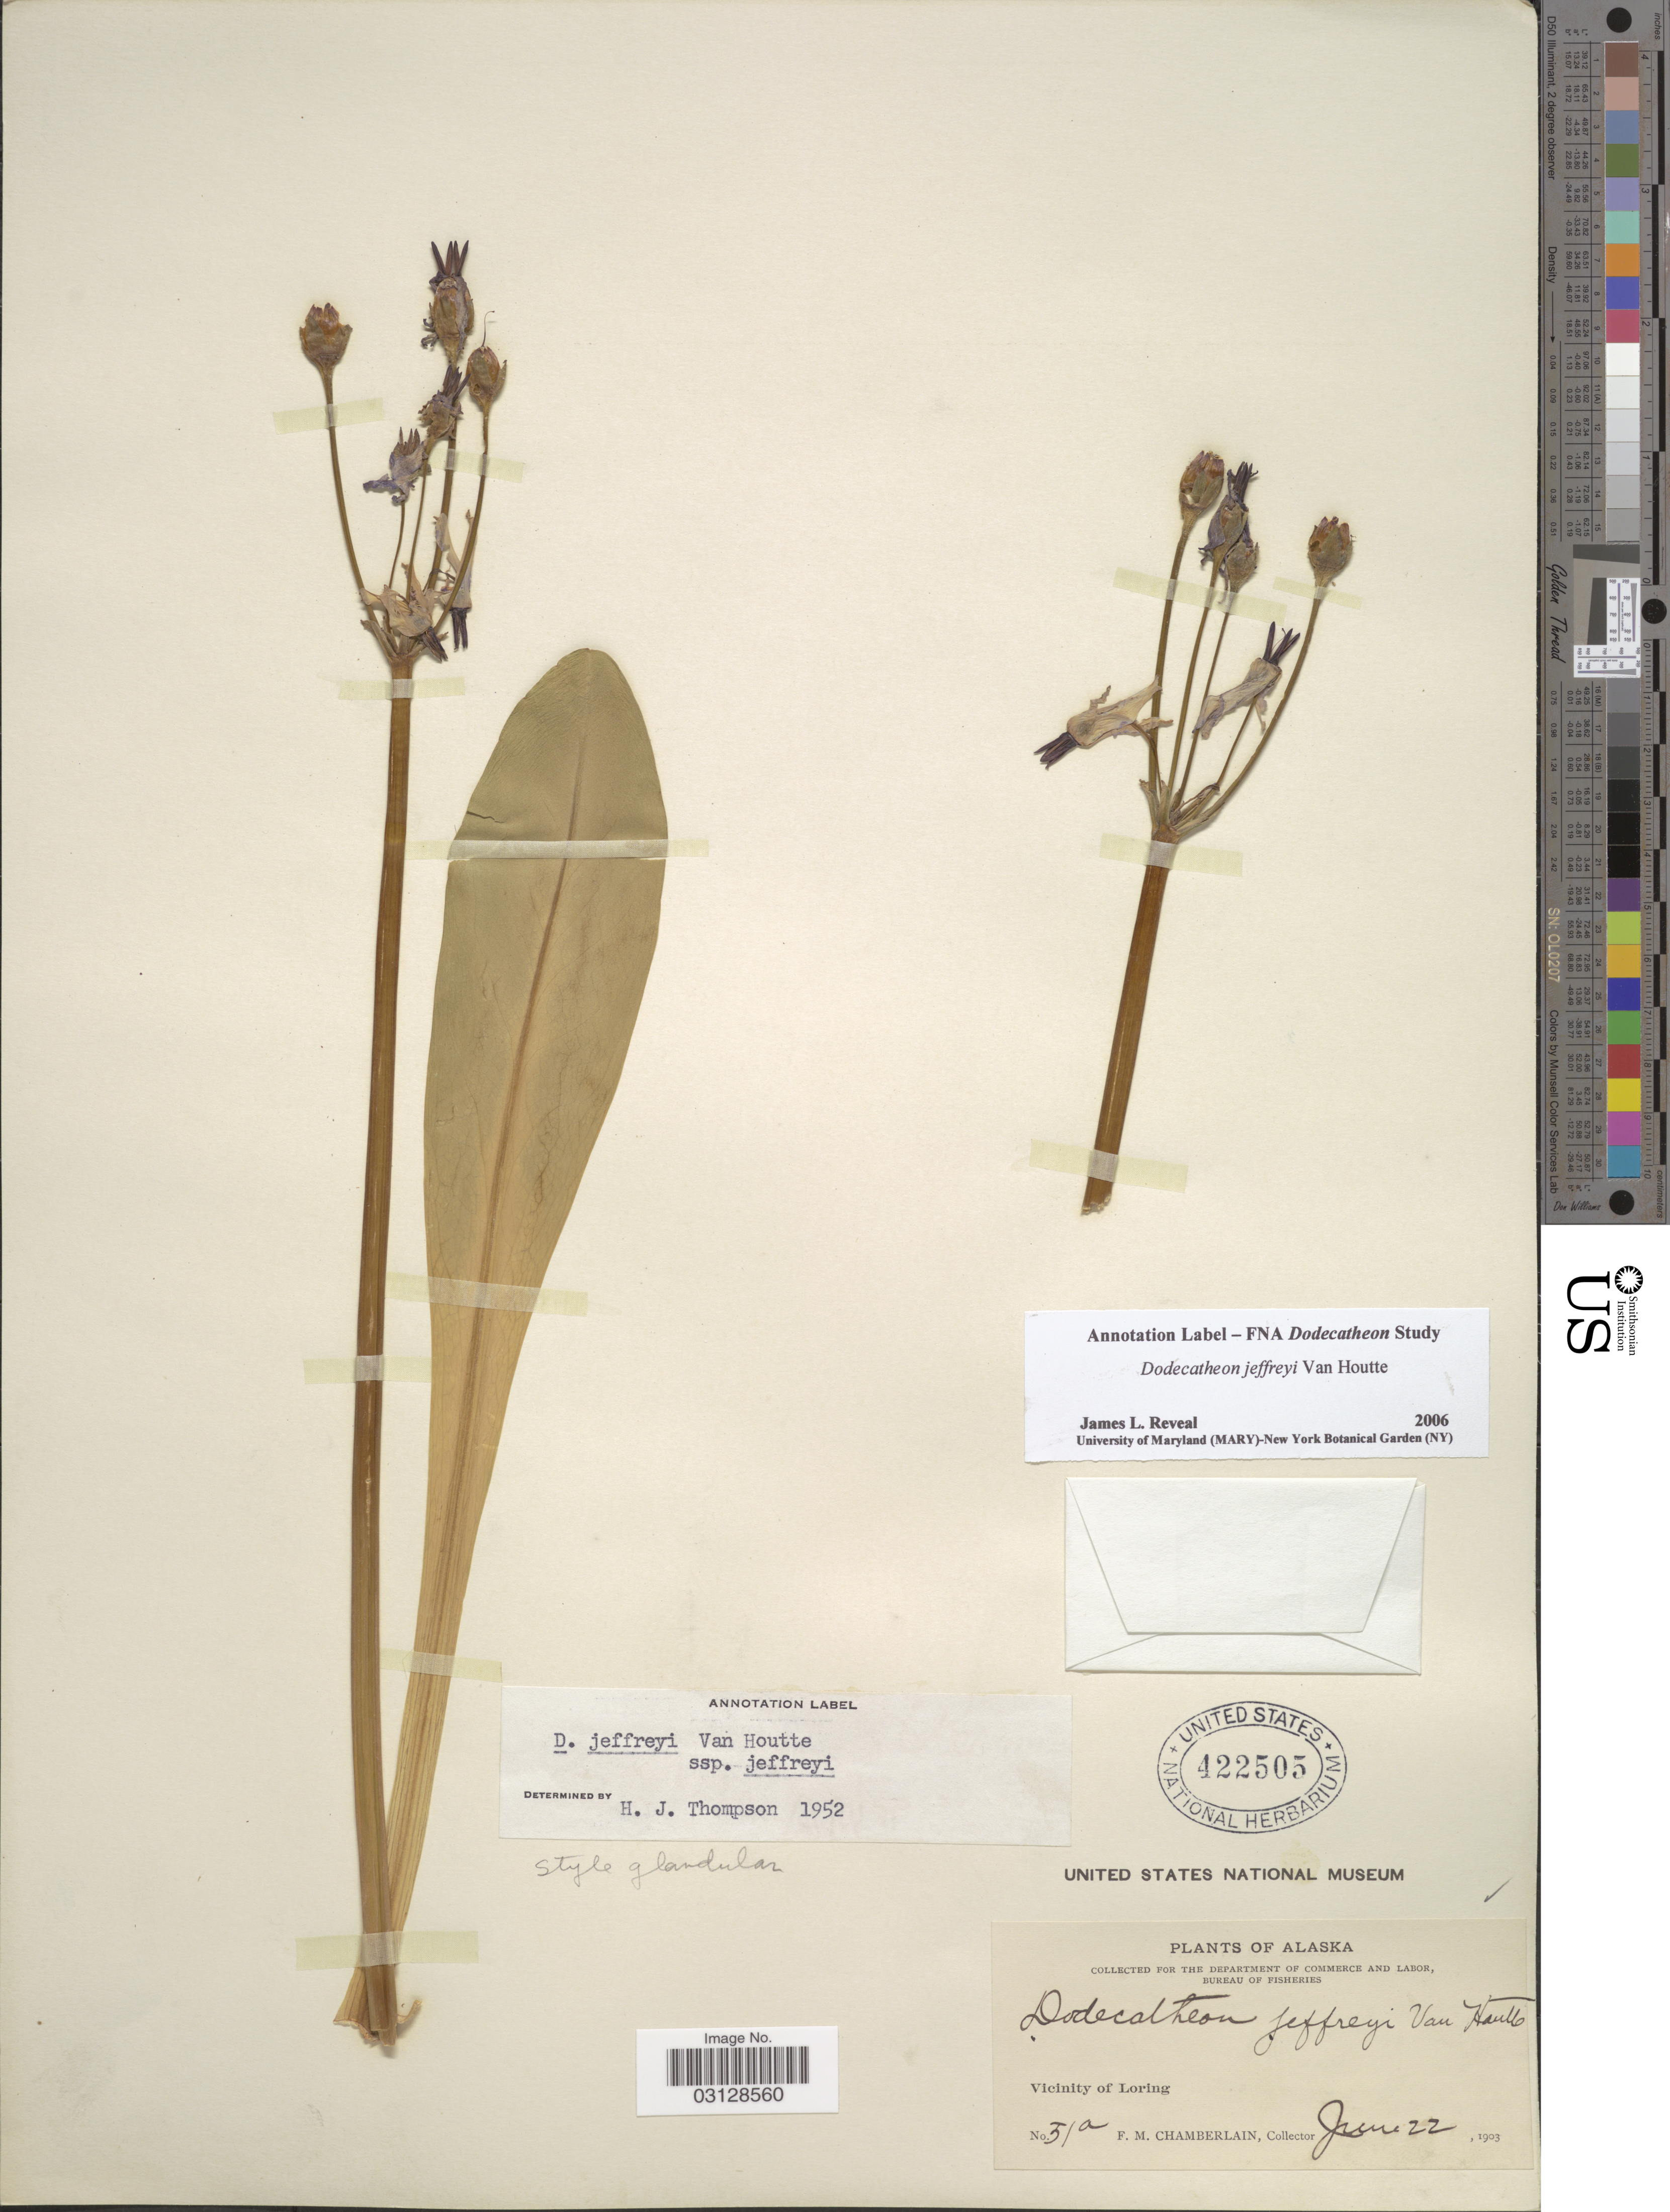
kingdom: Plantae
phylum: Tracheophyta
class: Magnoliopsida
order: Ericales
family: Primulaceae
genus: Dodecatheon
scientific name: Dodecatheon jeffreyi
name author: Van Houtte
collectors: F. Chamberlain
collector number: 51a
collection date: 1903-06-22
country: United States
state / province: Alaska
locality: Vicinity of Loring.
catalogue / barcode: US 422505